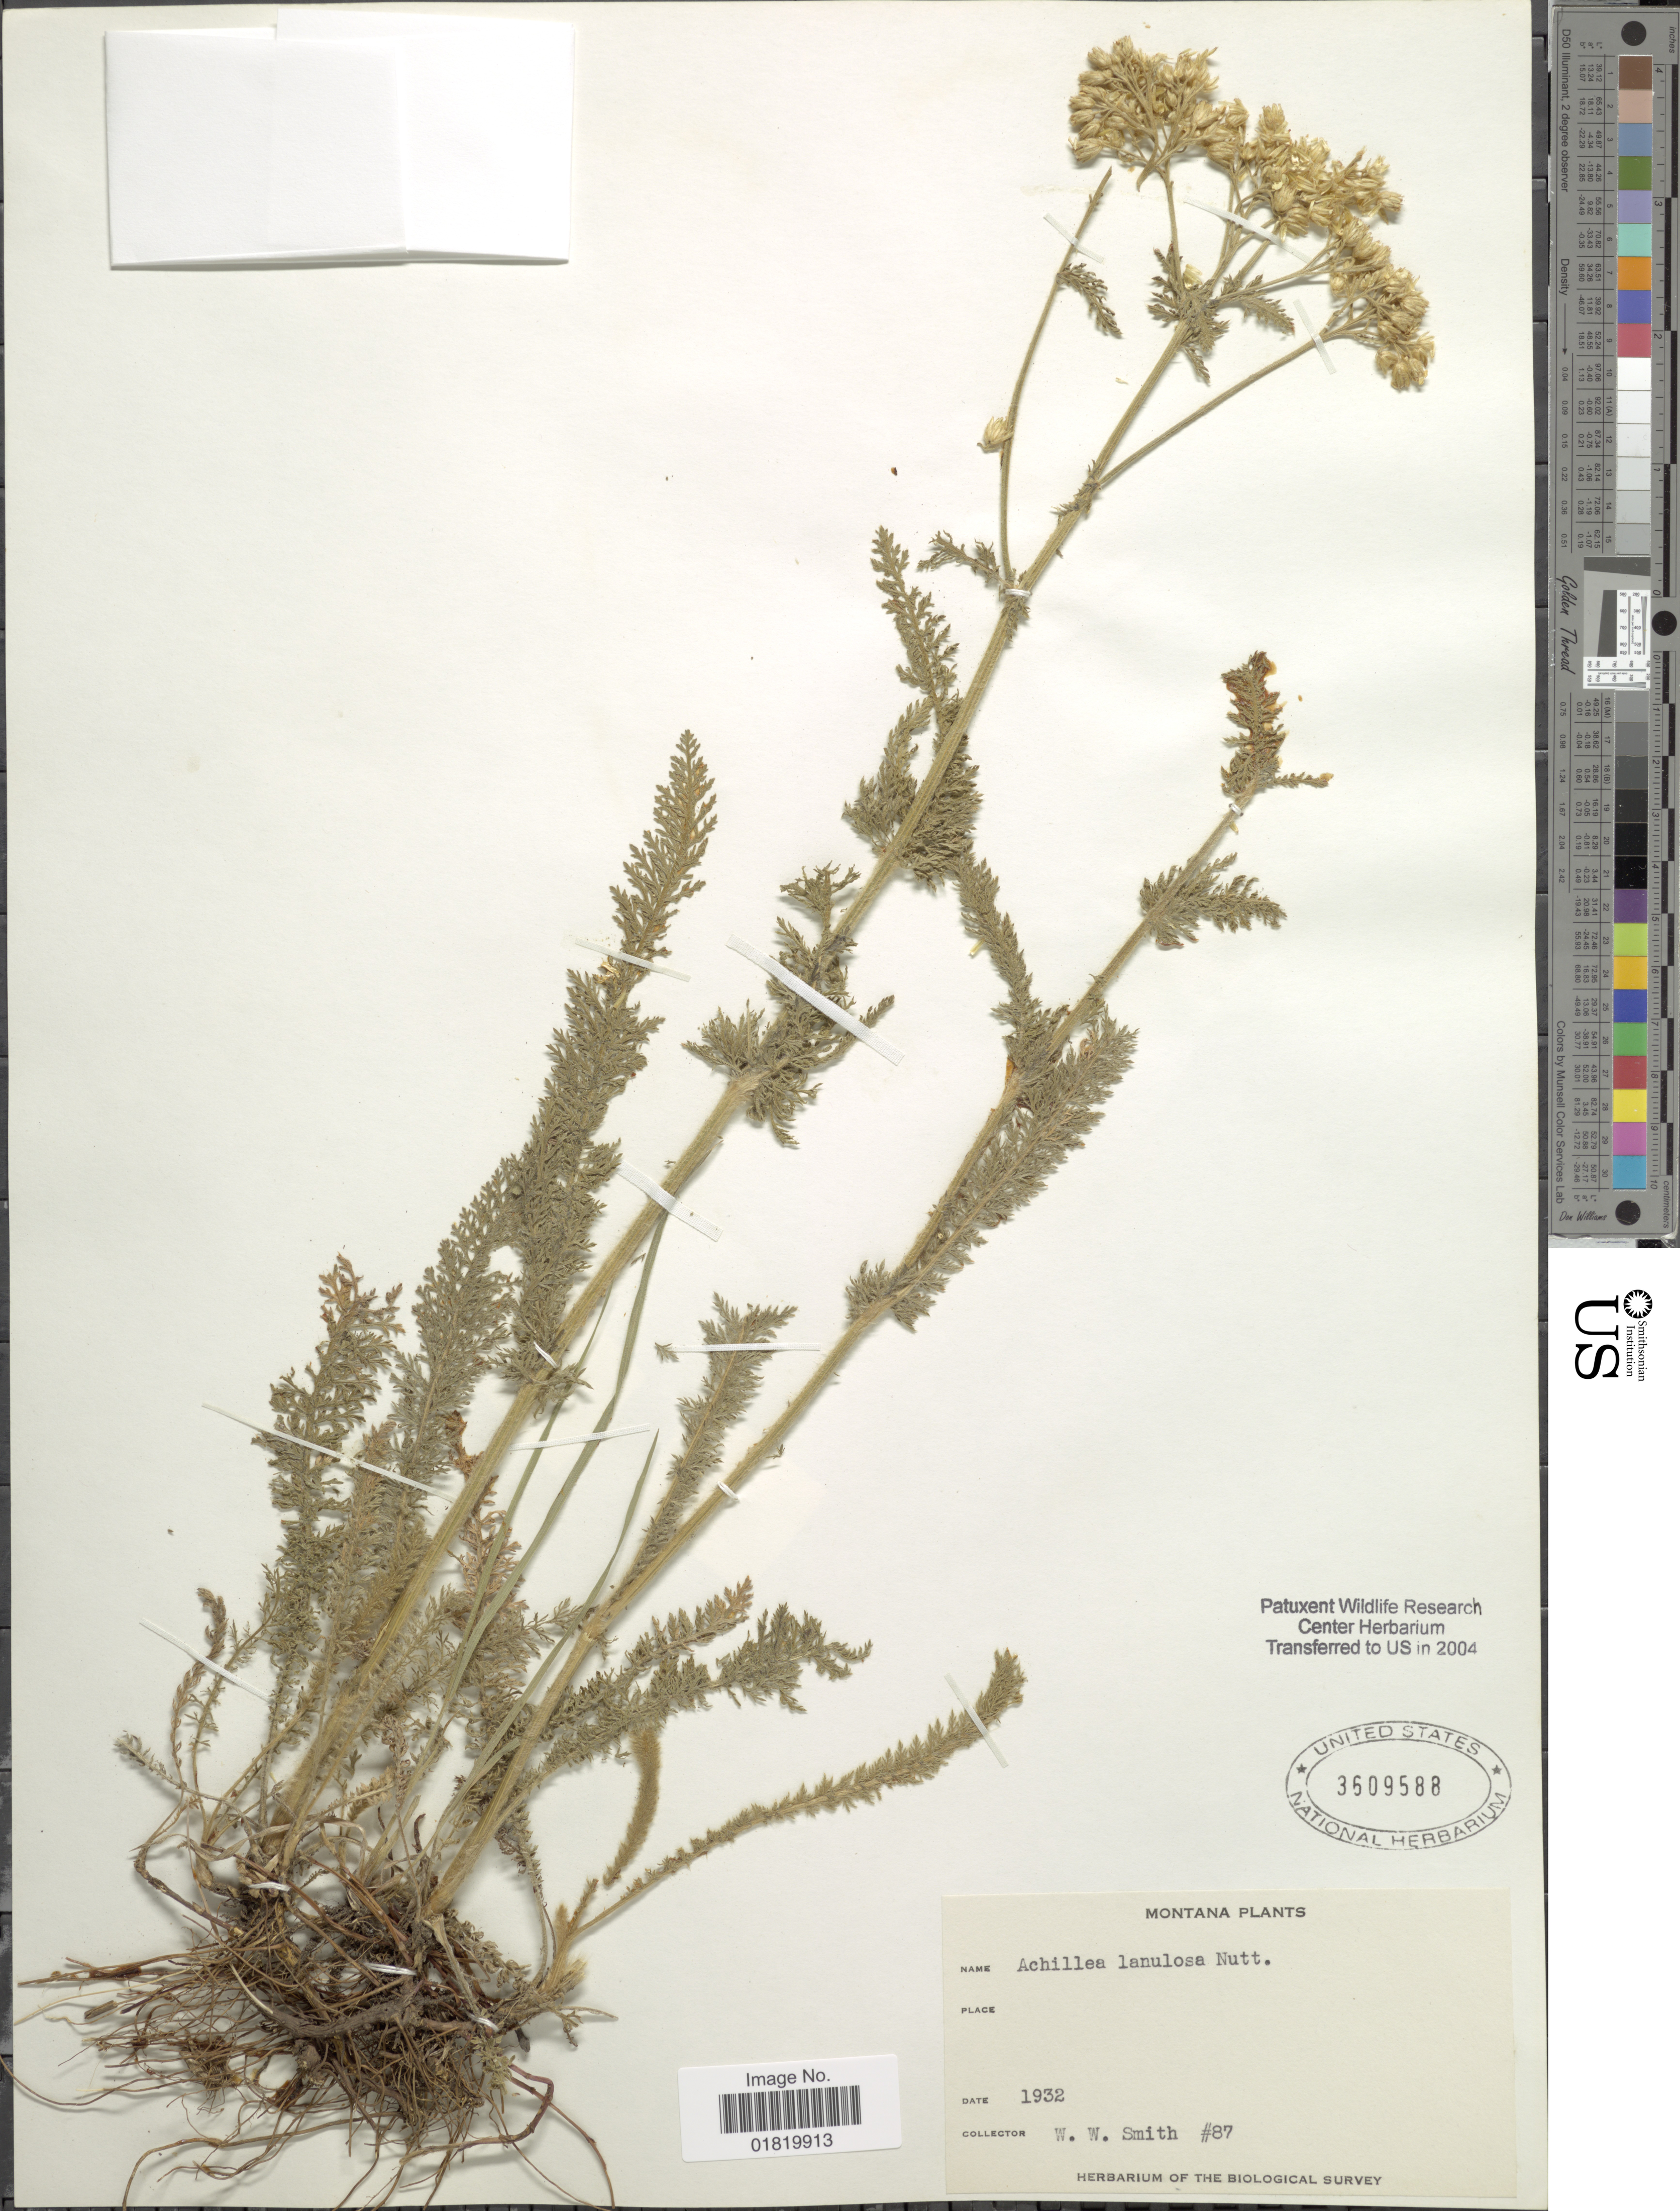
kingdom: Plantae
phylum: Tracheophyta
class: Magnoliopsida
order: Asterales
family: Asteraceae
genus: Achillea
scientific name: Achillea lanulosa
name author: Nutt.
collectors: W. W. Smith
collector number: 87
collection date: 1932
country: United States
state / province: Montana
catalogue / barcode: US 3609588